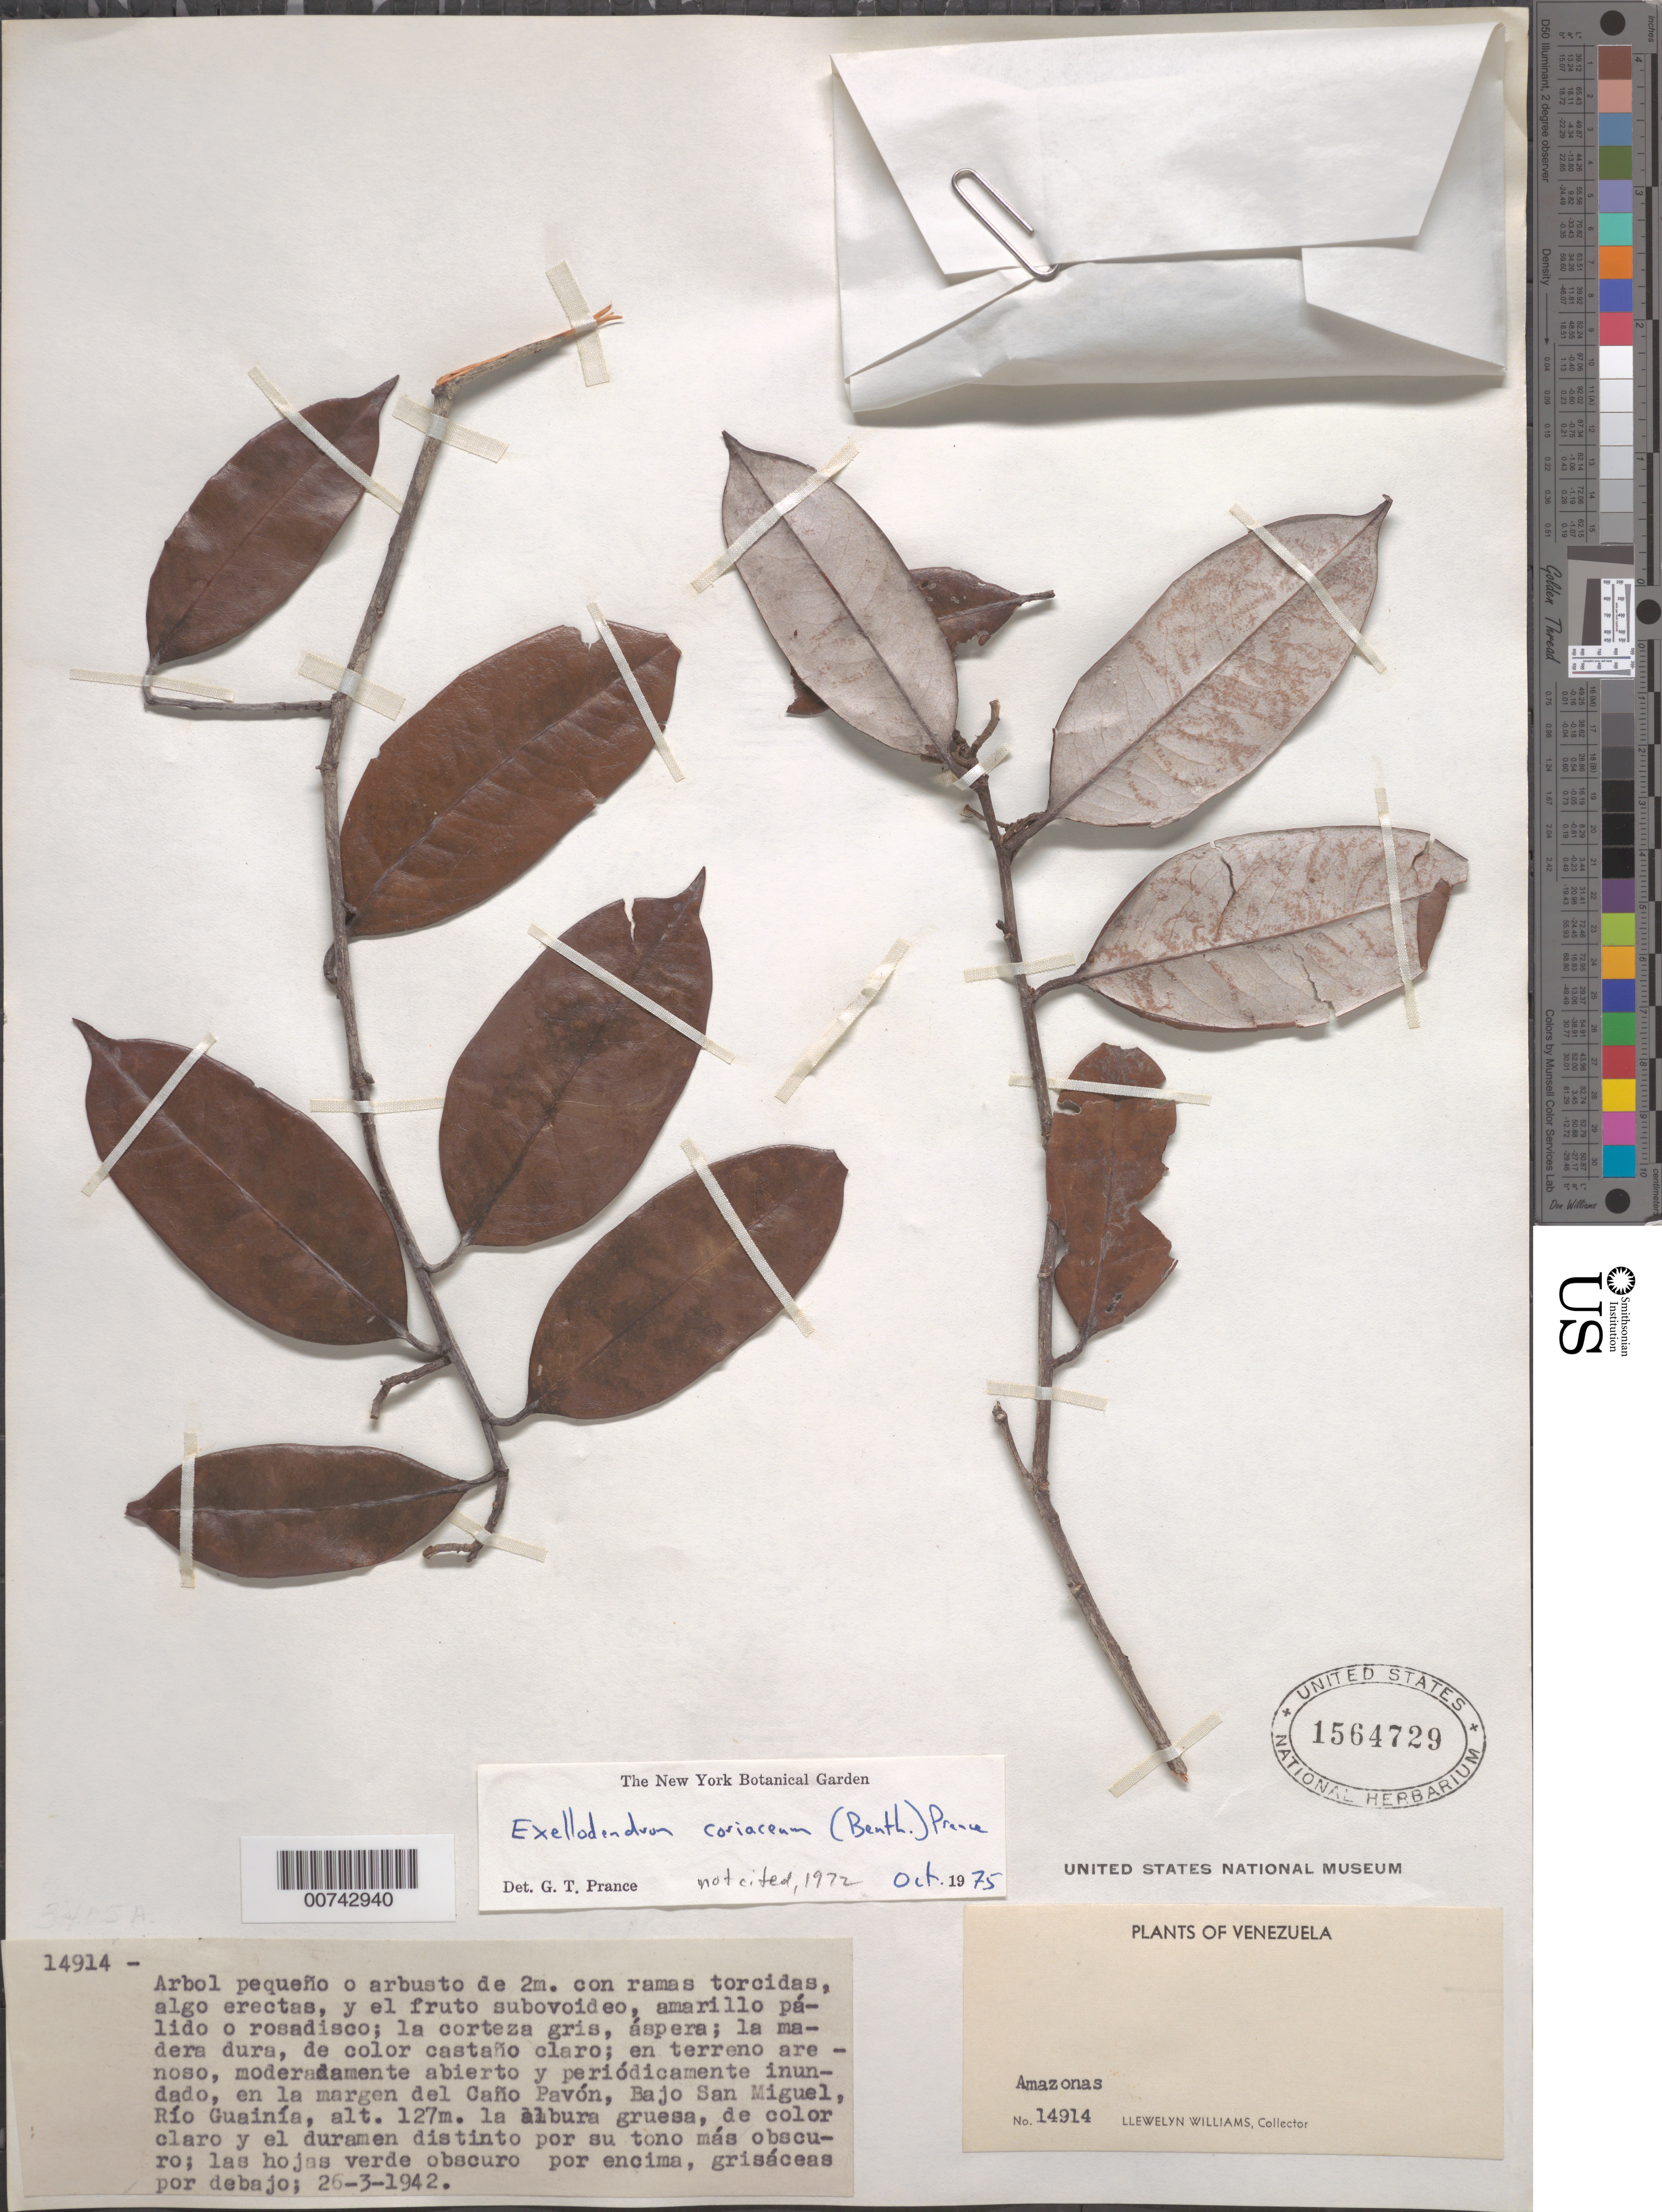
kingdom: Plantae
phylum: Tracheophyta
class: Magnoliopsida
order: Malpighiales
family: Chrysobalanaceae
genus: Exellodendron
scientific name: Exellodendron coriaceum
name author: (Benth.) Prance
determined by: Prance, G. T.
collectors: Ll. Williams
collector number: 14914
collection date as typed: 26-Mar-42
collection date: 1942-03-26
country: Venezuela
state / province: Amazonas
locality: El Caño Pavon, Bajo San Miguel, Río Guainía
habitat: Terreno arenoso en las costas abiertas y perodicamente inundato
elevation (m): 120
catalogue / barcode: US 1564729